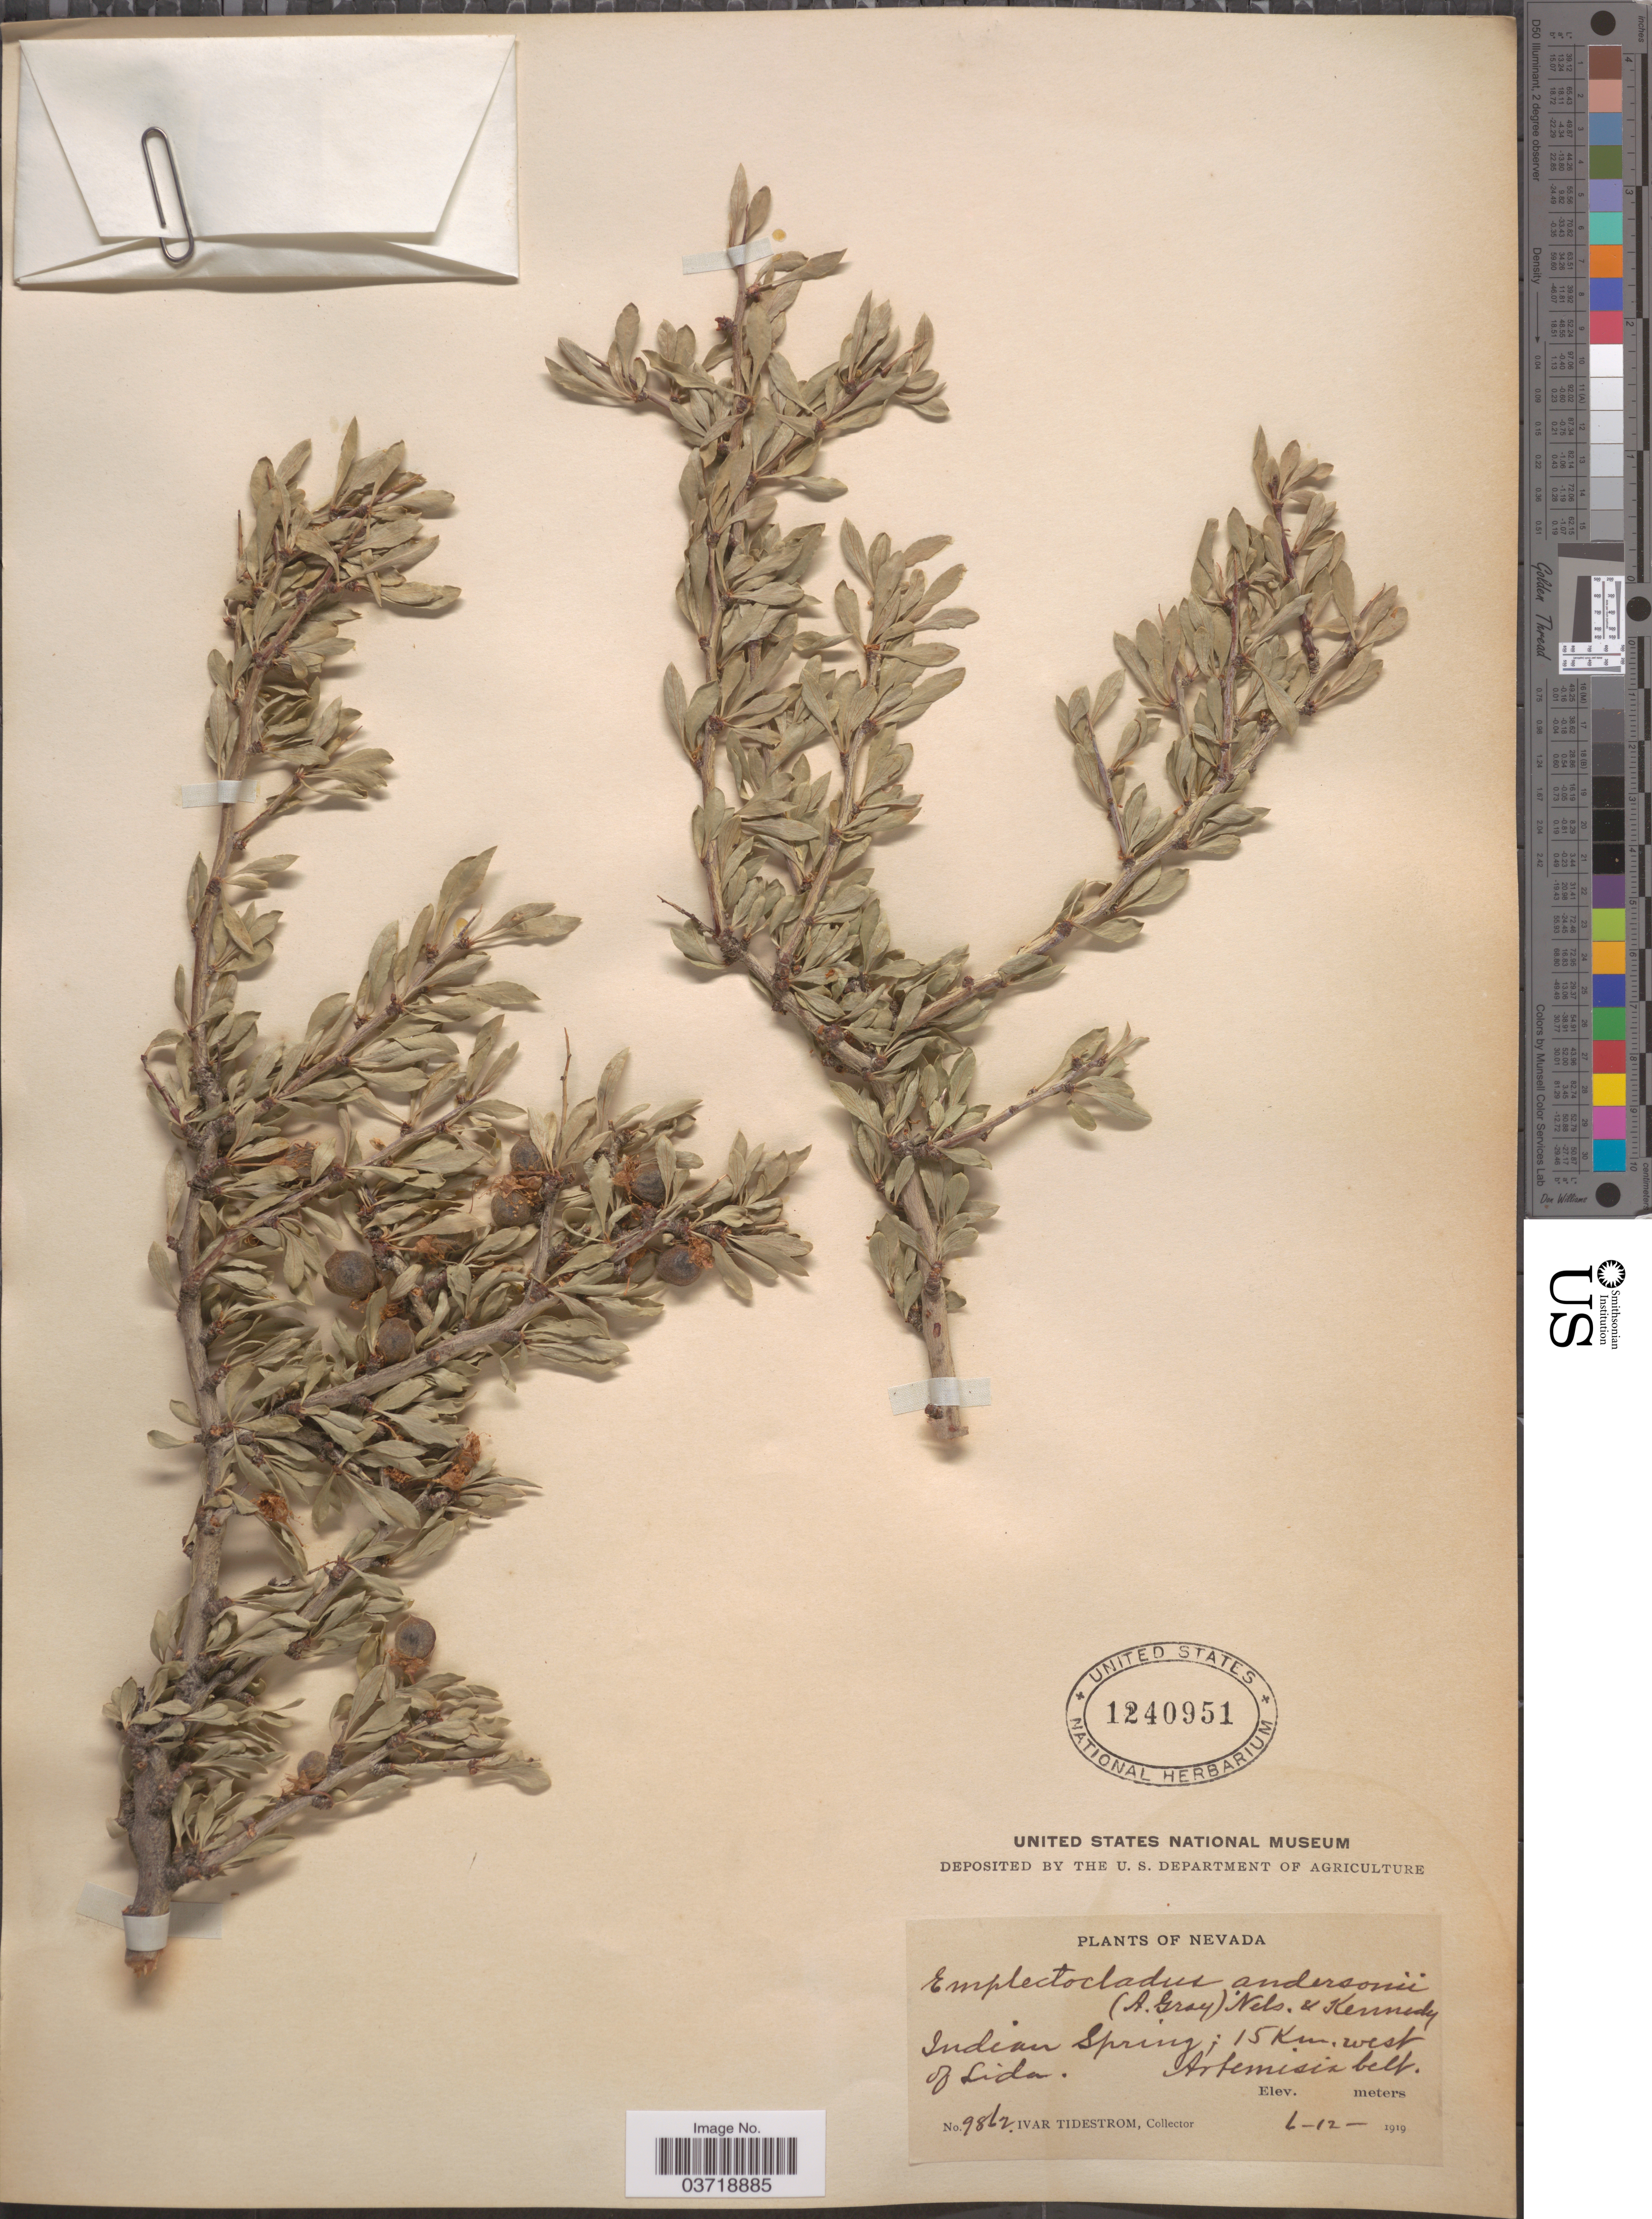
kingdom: Plantae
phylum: Tracheophyta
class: Magnoliopsida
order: Rosales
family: Rosaceae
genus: Prunus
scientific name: Prunus andersonii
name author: A. Gray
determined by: Strong, Mark T., (BOT), Smithsonian Institution - National Museum of Natural History (UNITED STATES)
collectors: I. F. Tidestrom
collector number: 9862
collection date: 1919-06-12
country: United States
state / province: Nevada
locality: Indian Spring; 15 Km. west of Lida. Artemisia belt.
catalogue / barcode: US 1240951